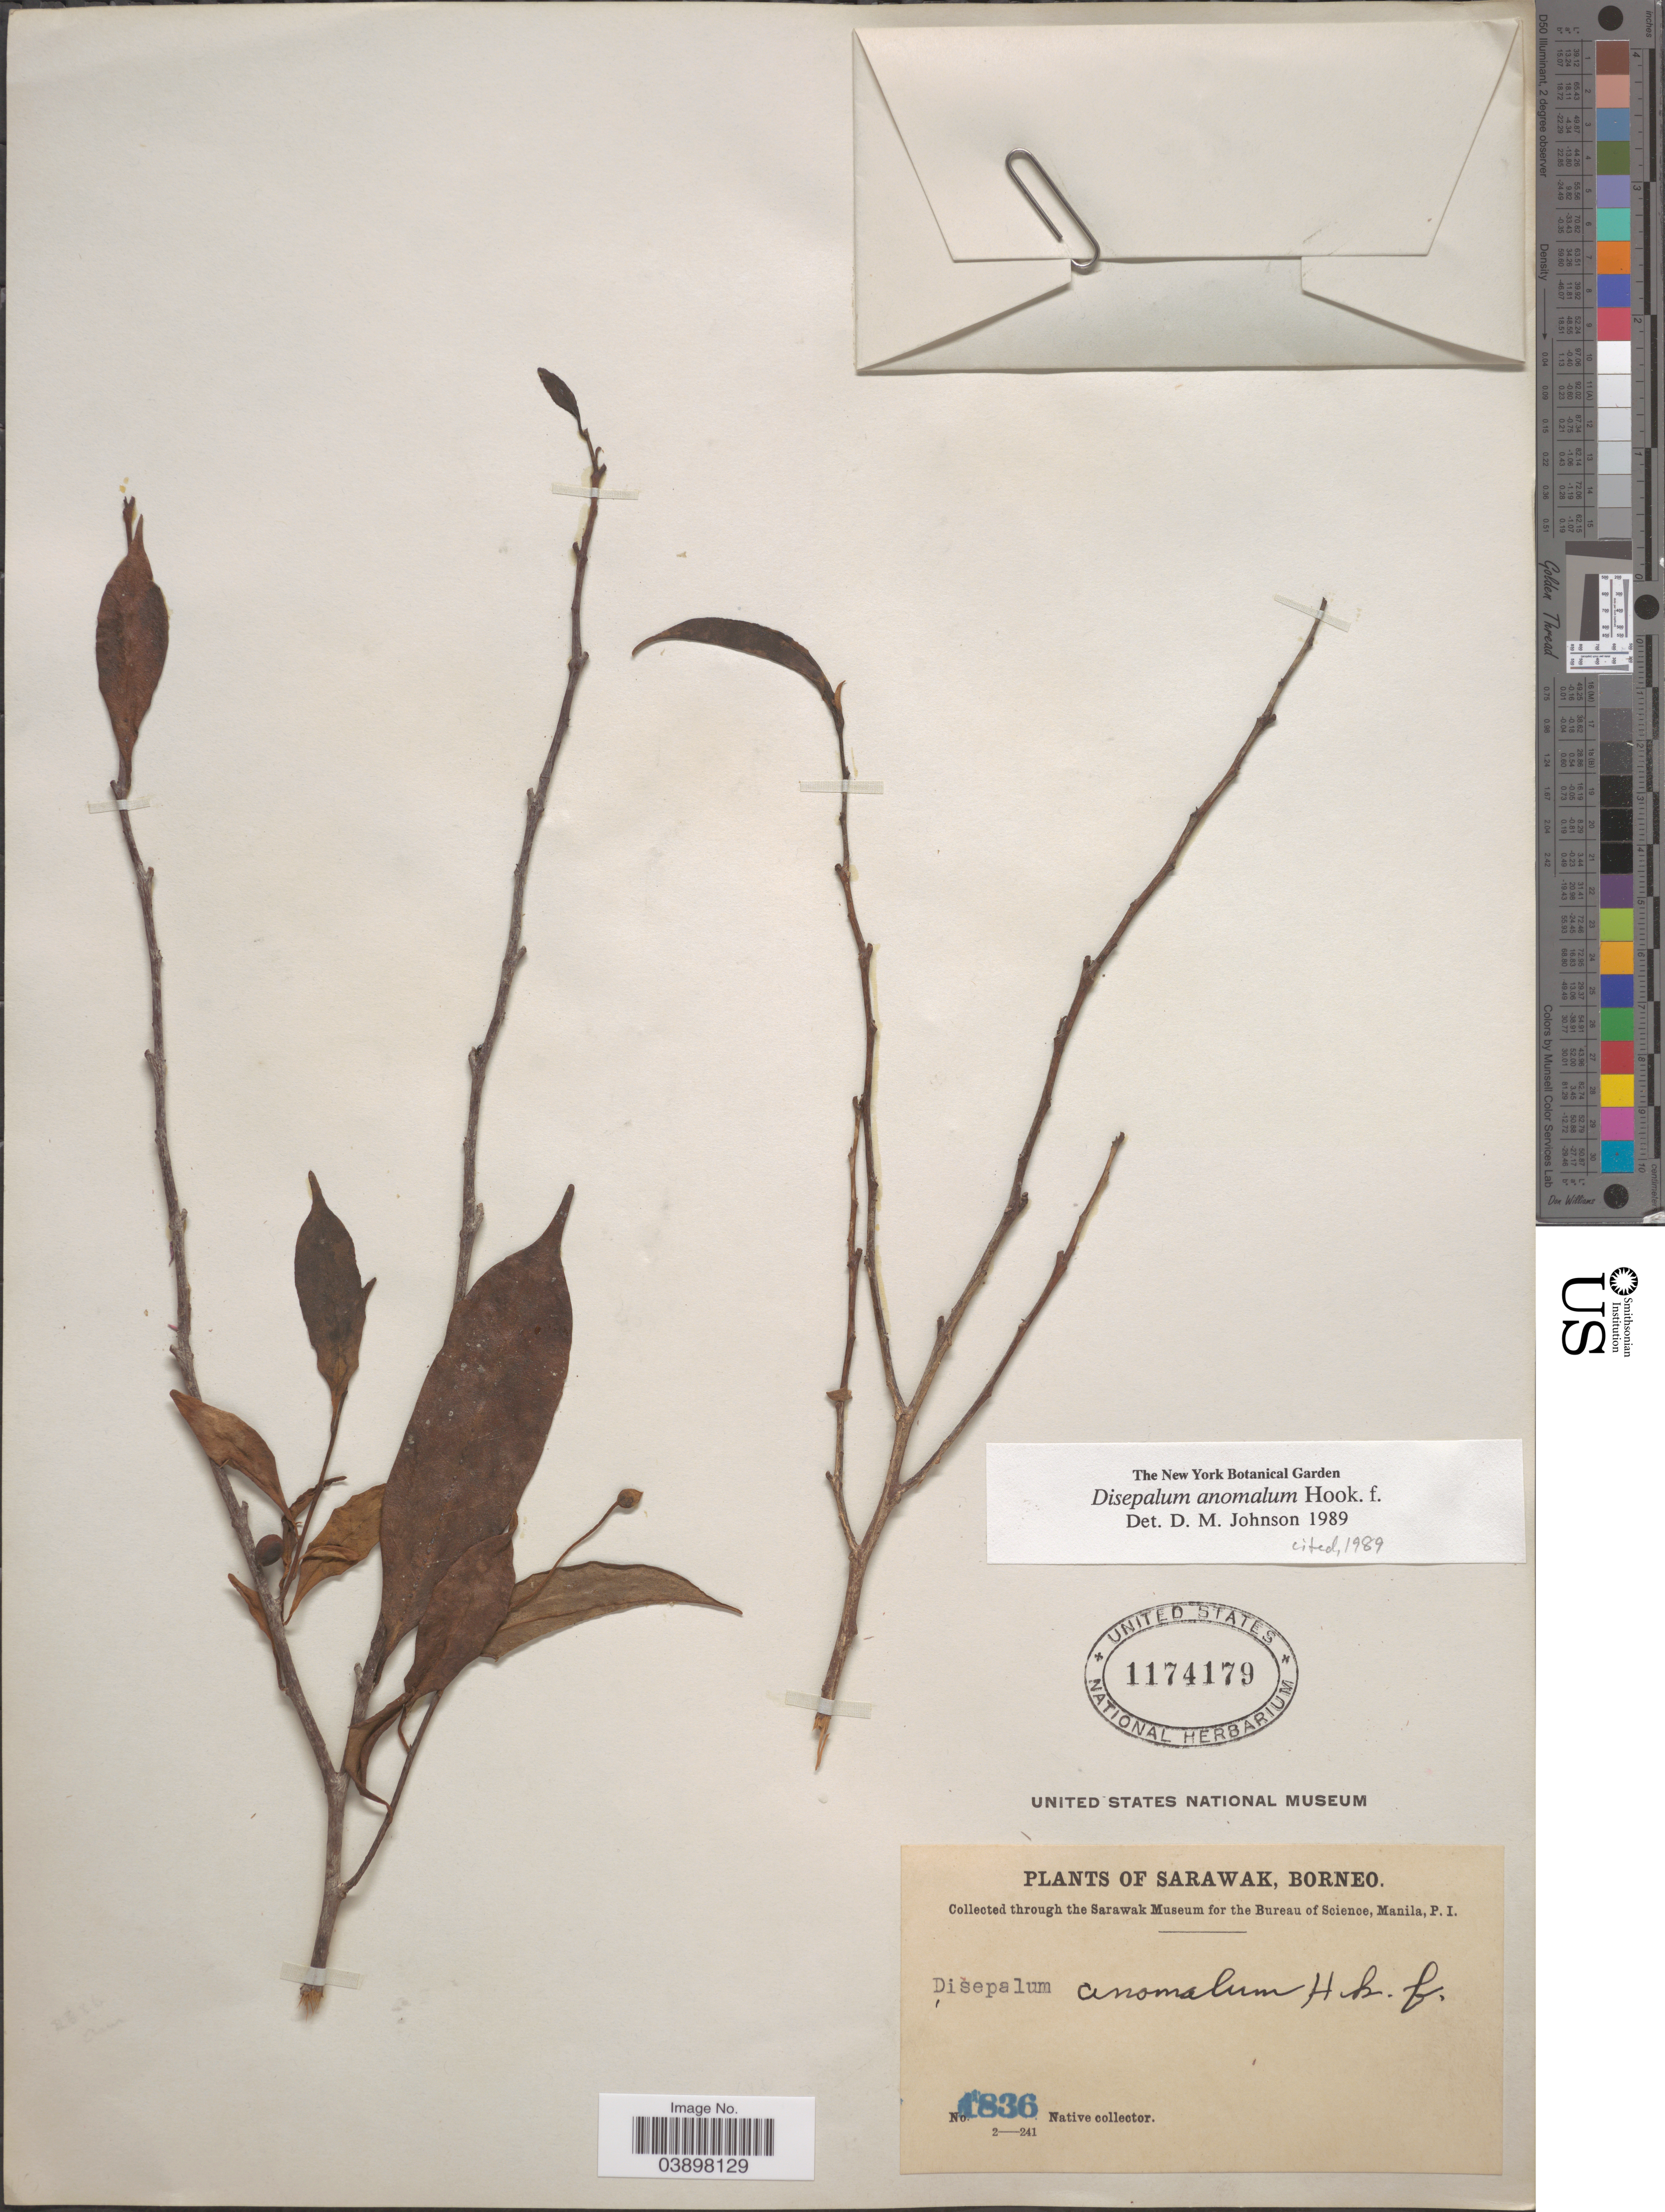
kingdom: Plantae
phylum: Tracheophyta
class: Magnoliopsida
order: Magnoliales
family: Annonaceae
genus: Disepalum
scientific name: Disepalum anomalum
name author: Hook. f.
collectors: Native collector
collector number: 1836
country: Malaysia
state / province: Sarawak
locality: Borneo.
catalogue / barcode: US 1174179